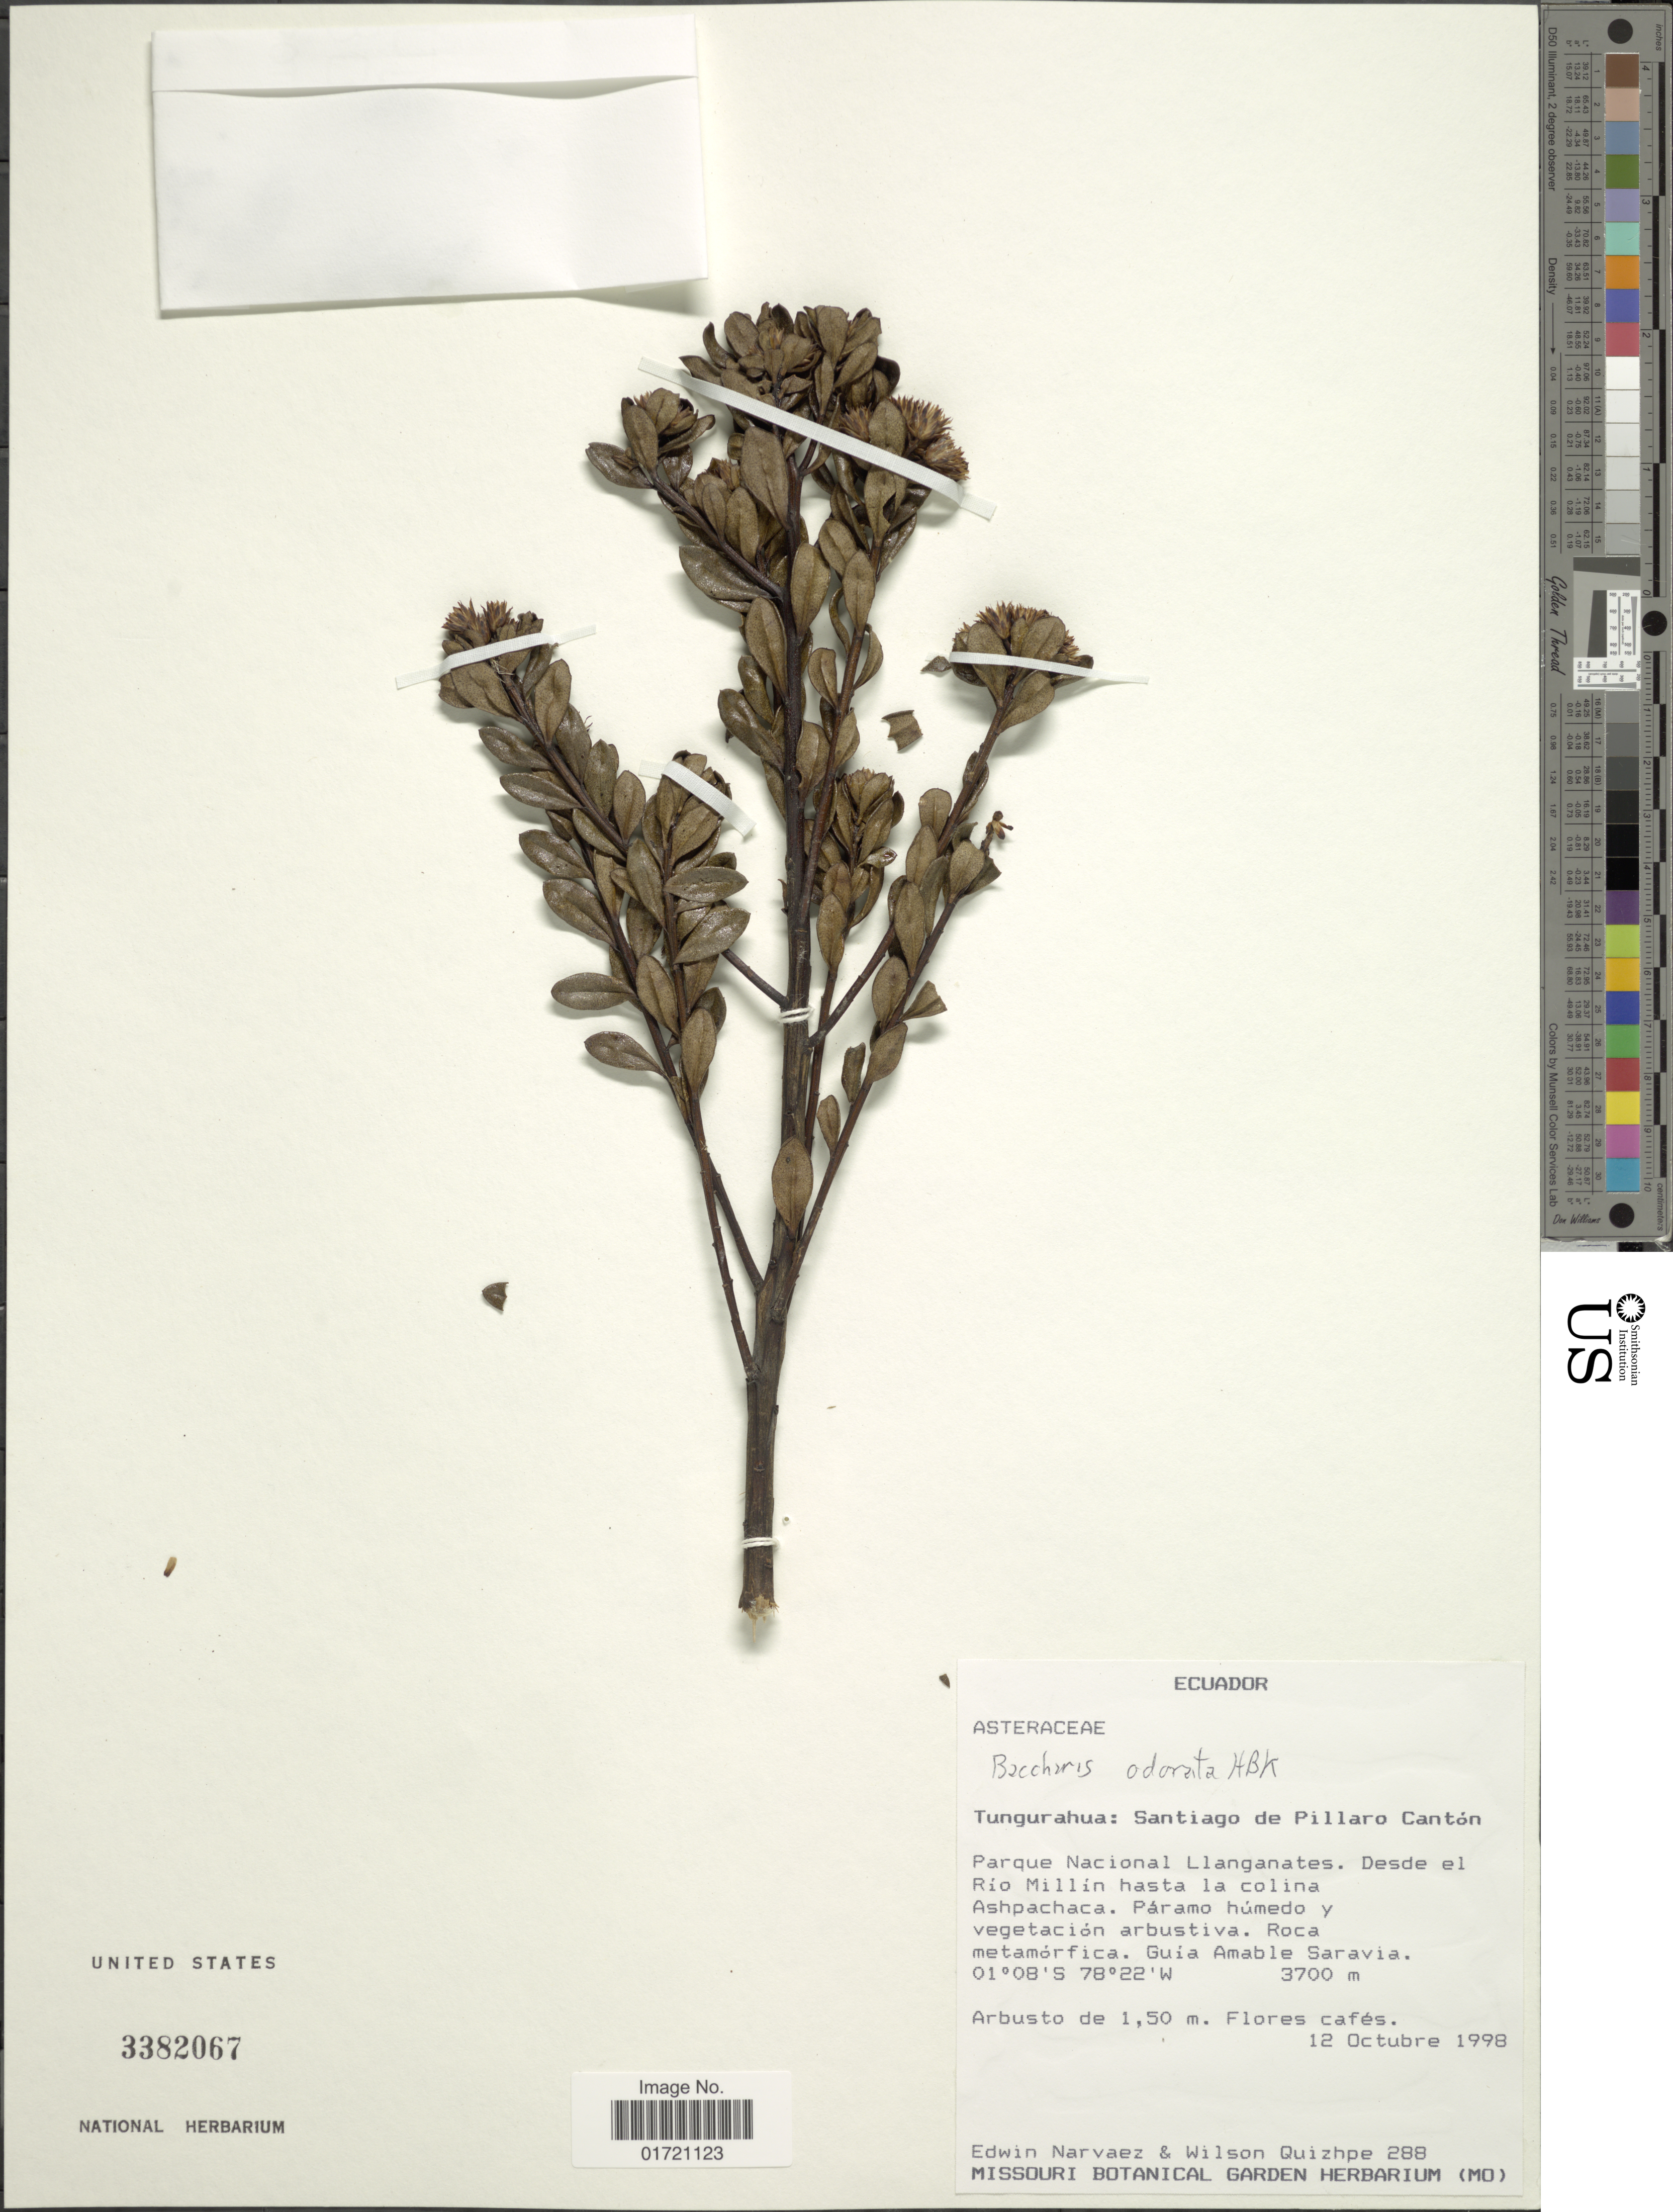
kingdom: Plantae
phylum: Tracheophyta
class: Magnoliopsida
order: Asterales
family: Asteraceae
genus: Baccharis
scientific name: Baccharis obovata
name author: Hook. & Arn.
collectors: E. Narváez & W. Quizhpe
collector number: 288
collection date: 1998-10-12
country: Ecuador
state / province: Tungurahua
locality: Tungurahua: Santiago de Pillaro Cantón. Parque Nacional Llanganates. Desde el Rio Millin hasta la colina Ashpachaca. Páramo húmedo y vegetación arbustiva. Roca metamórfica. Guia Amable Saravia.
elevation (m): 3700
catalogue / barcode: US 3382067